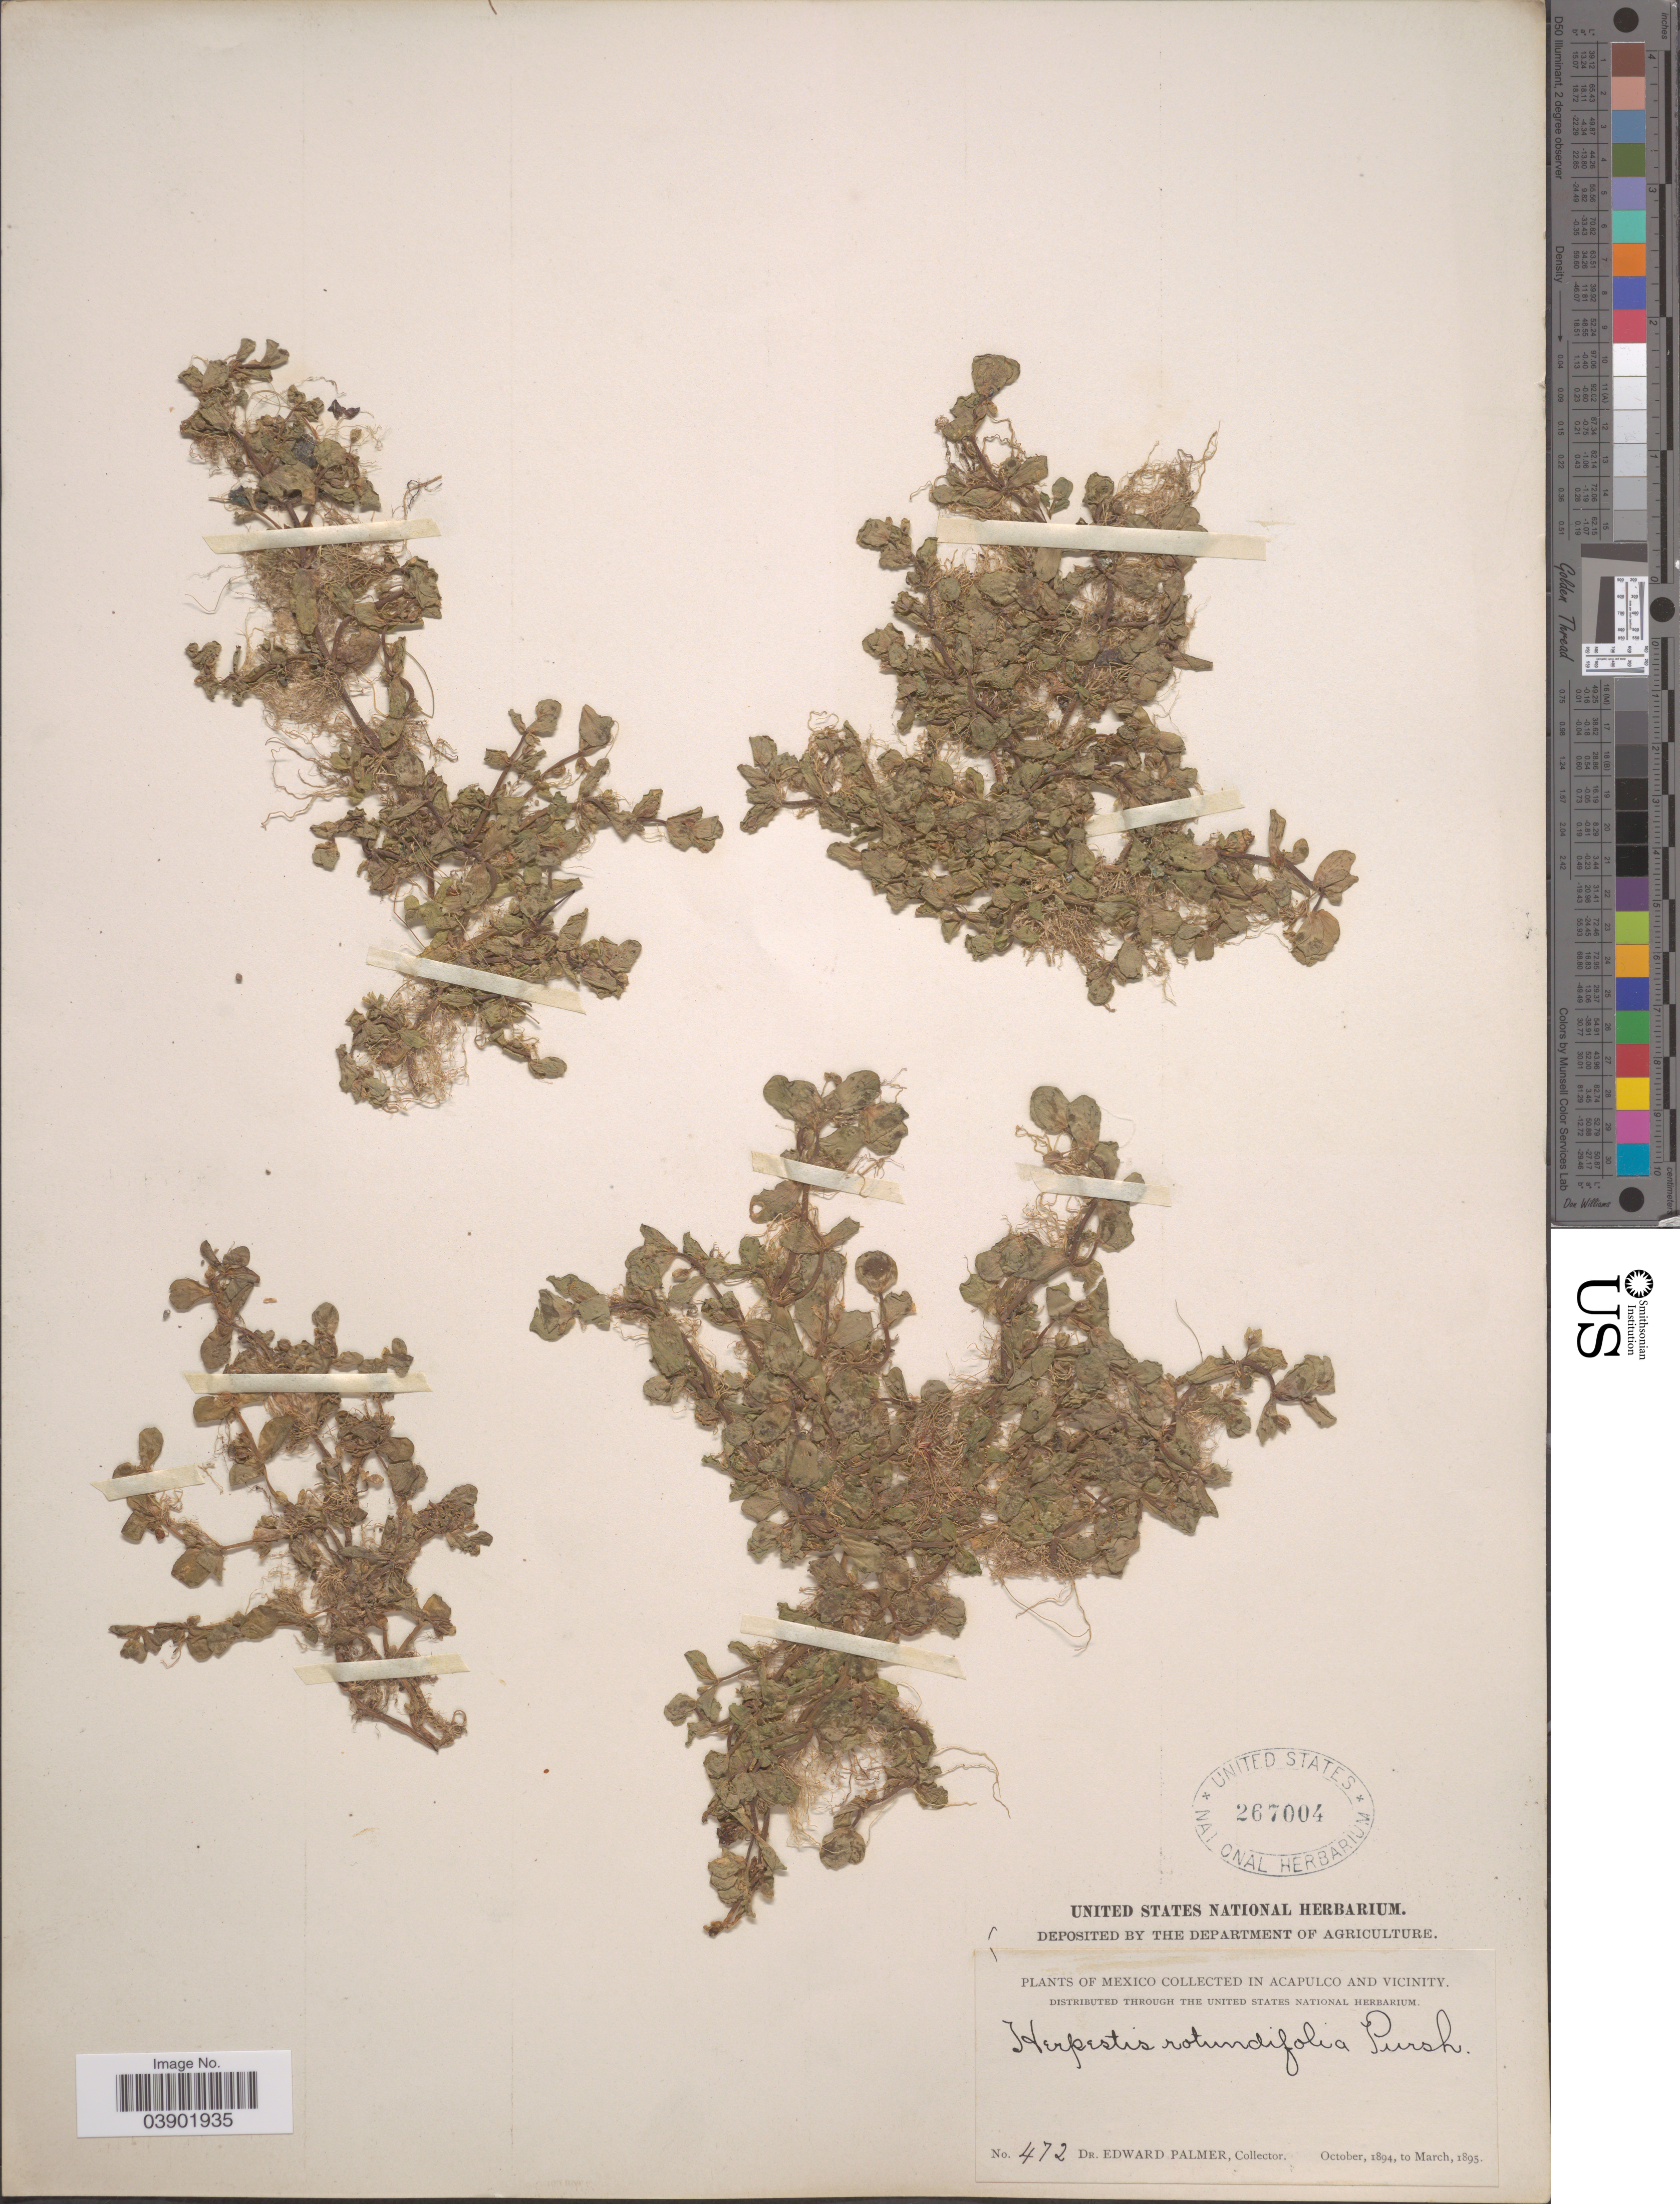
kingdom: Plantae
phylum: Tracheophyta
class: Magnoliopsida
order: Lamiales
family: Plantaginaceae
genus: Bacopa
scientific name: Bacopa rotundifolia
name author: (Michx.) Wettst.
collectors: E. Palmer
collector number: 472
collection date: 1894-10/1895-03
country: Mexico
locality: In Acapulco and vicinity.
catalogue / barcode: US 267004